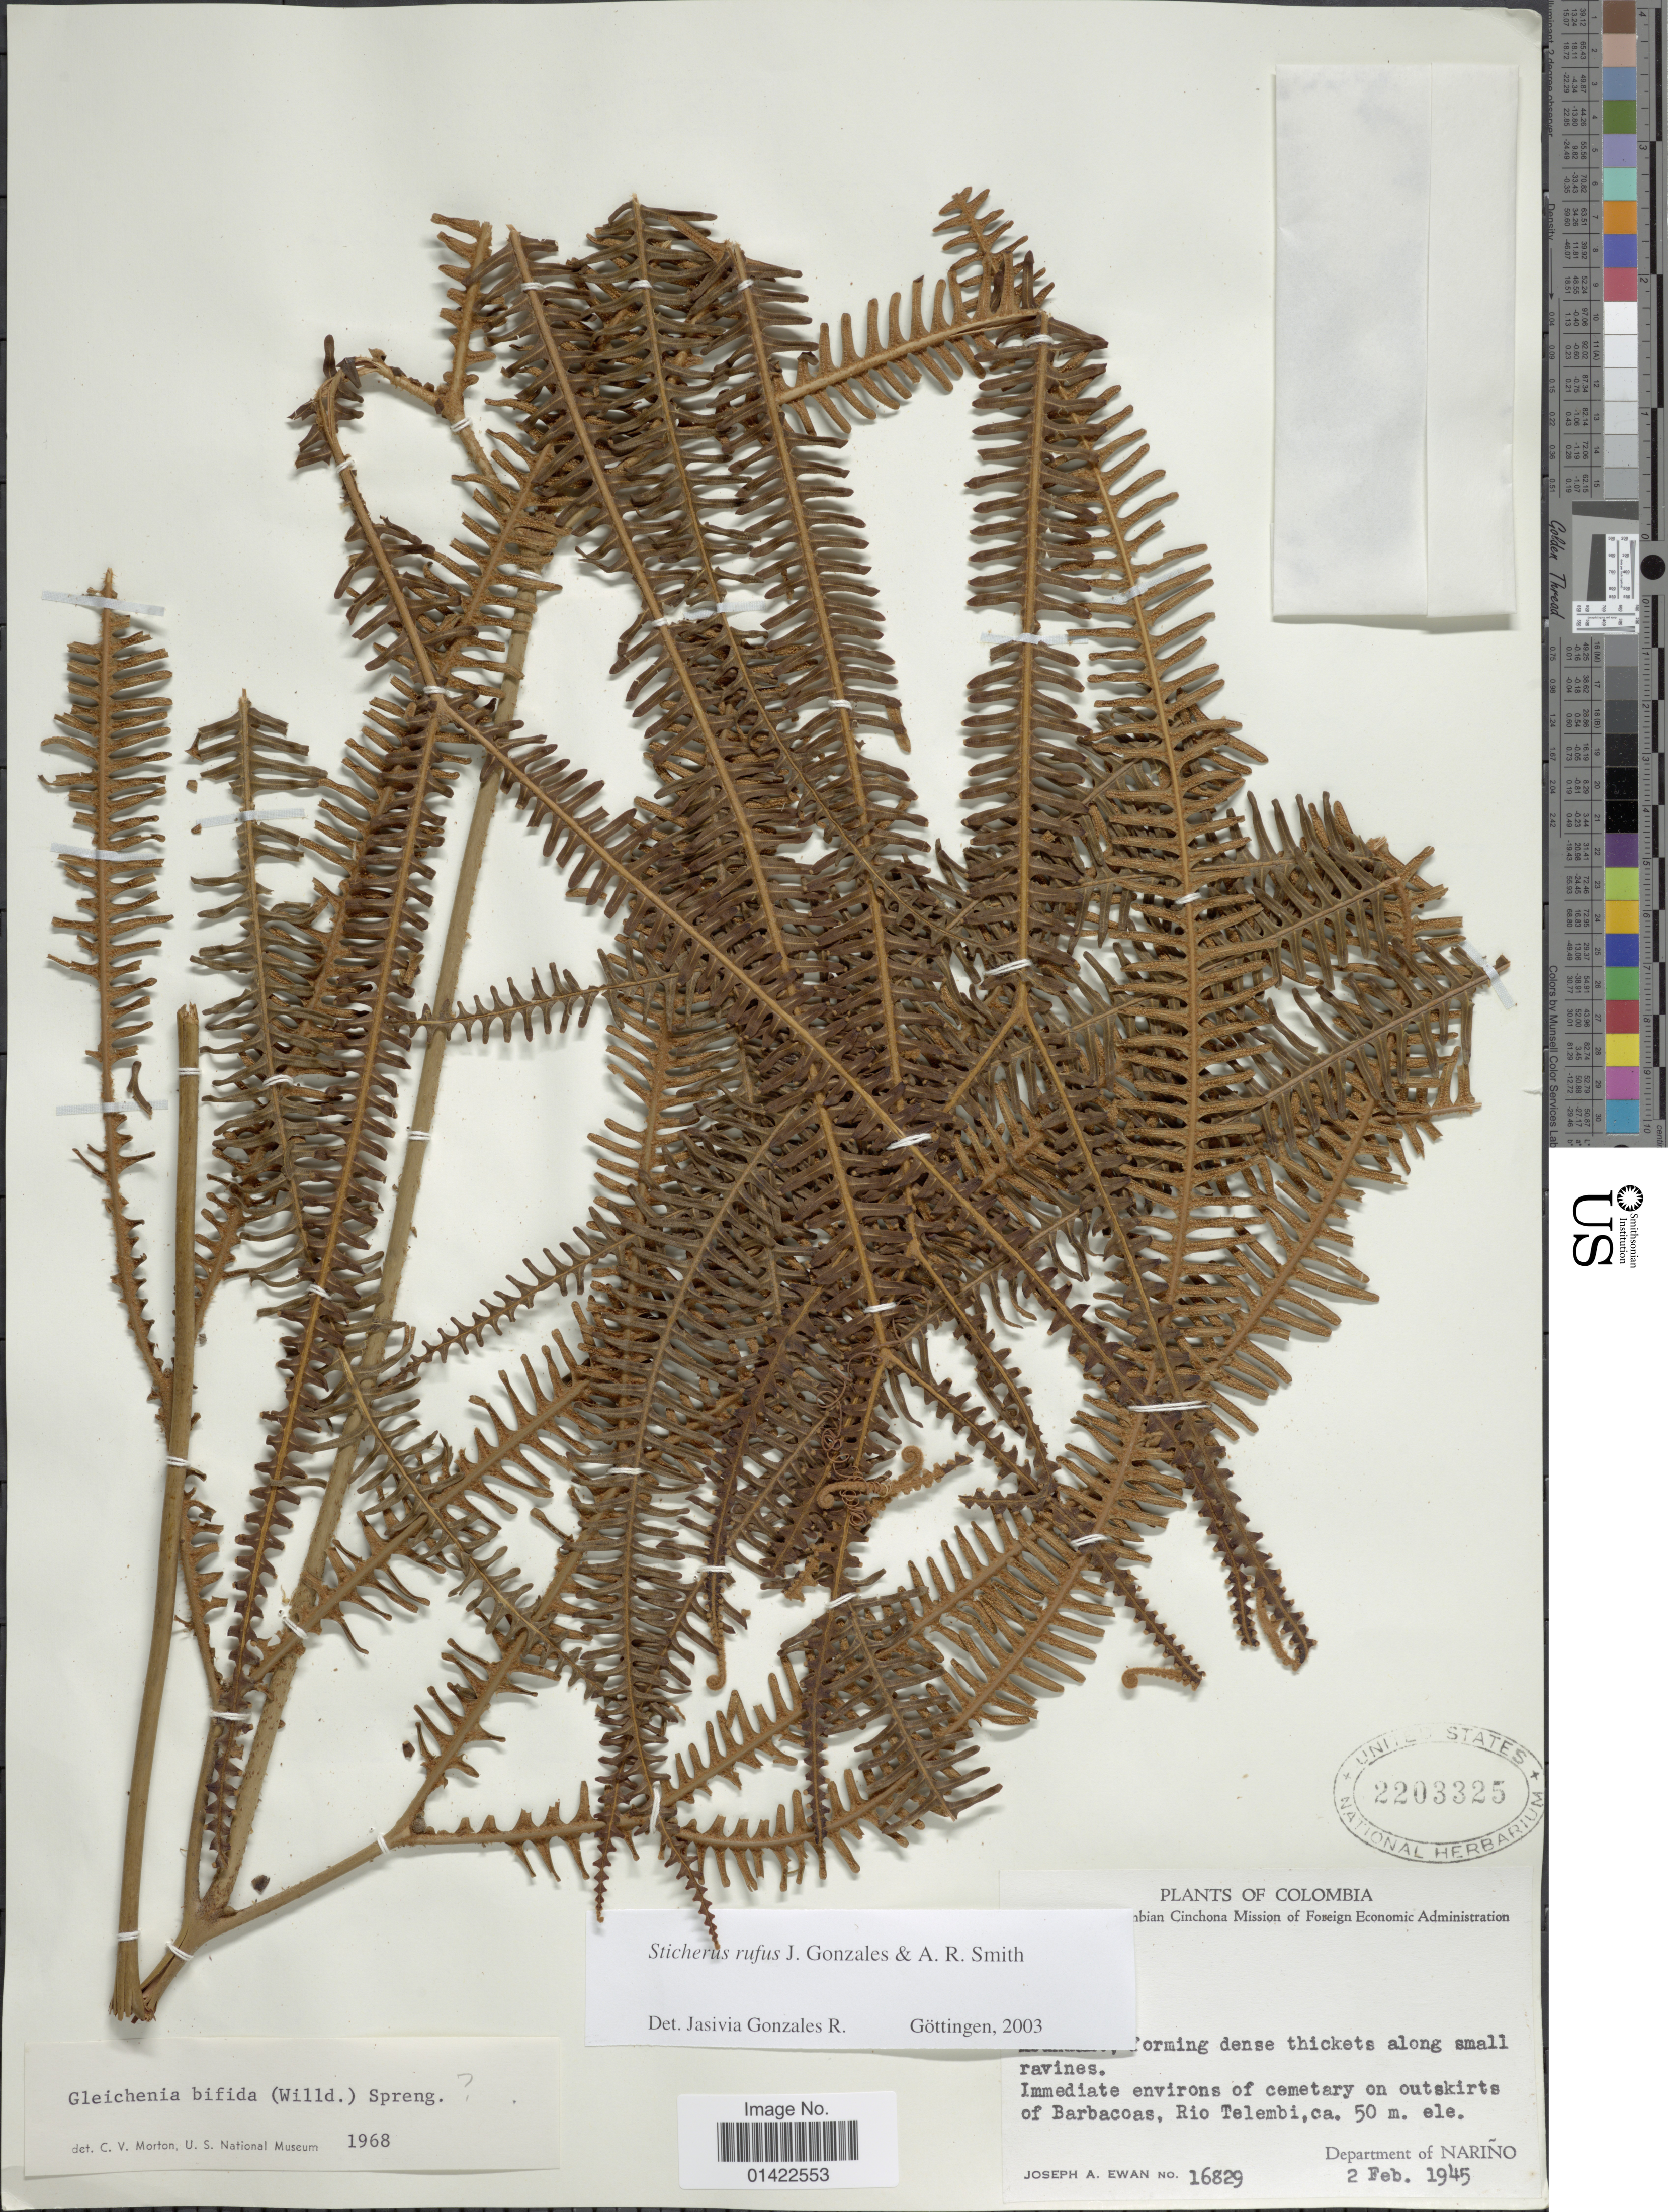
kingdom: Plantae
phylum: Tracheophyta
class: Polypodiopsida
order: Gleicheniales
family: Gleicheniaceae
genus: Sticherus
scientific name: Sticherus rufus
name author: J. Gonzales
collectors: J. A. Ewan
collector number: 16829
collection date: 1945-02-02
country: Colombia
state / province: Nariño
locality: Immediate environs of cemetary on outskirts of Barbacoas, Rio Telembi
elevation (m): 50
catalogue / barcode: US 2203325